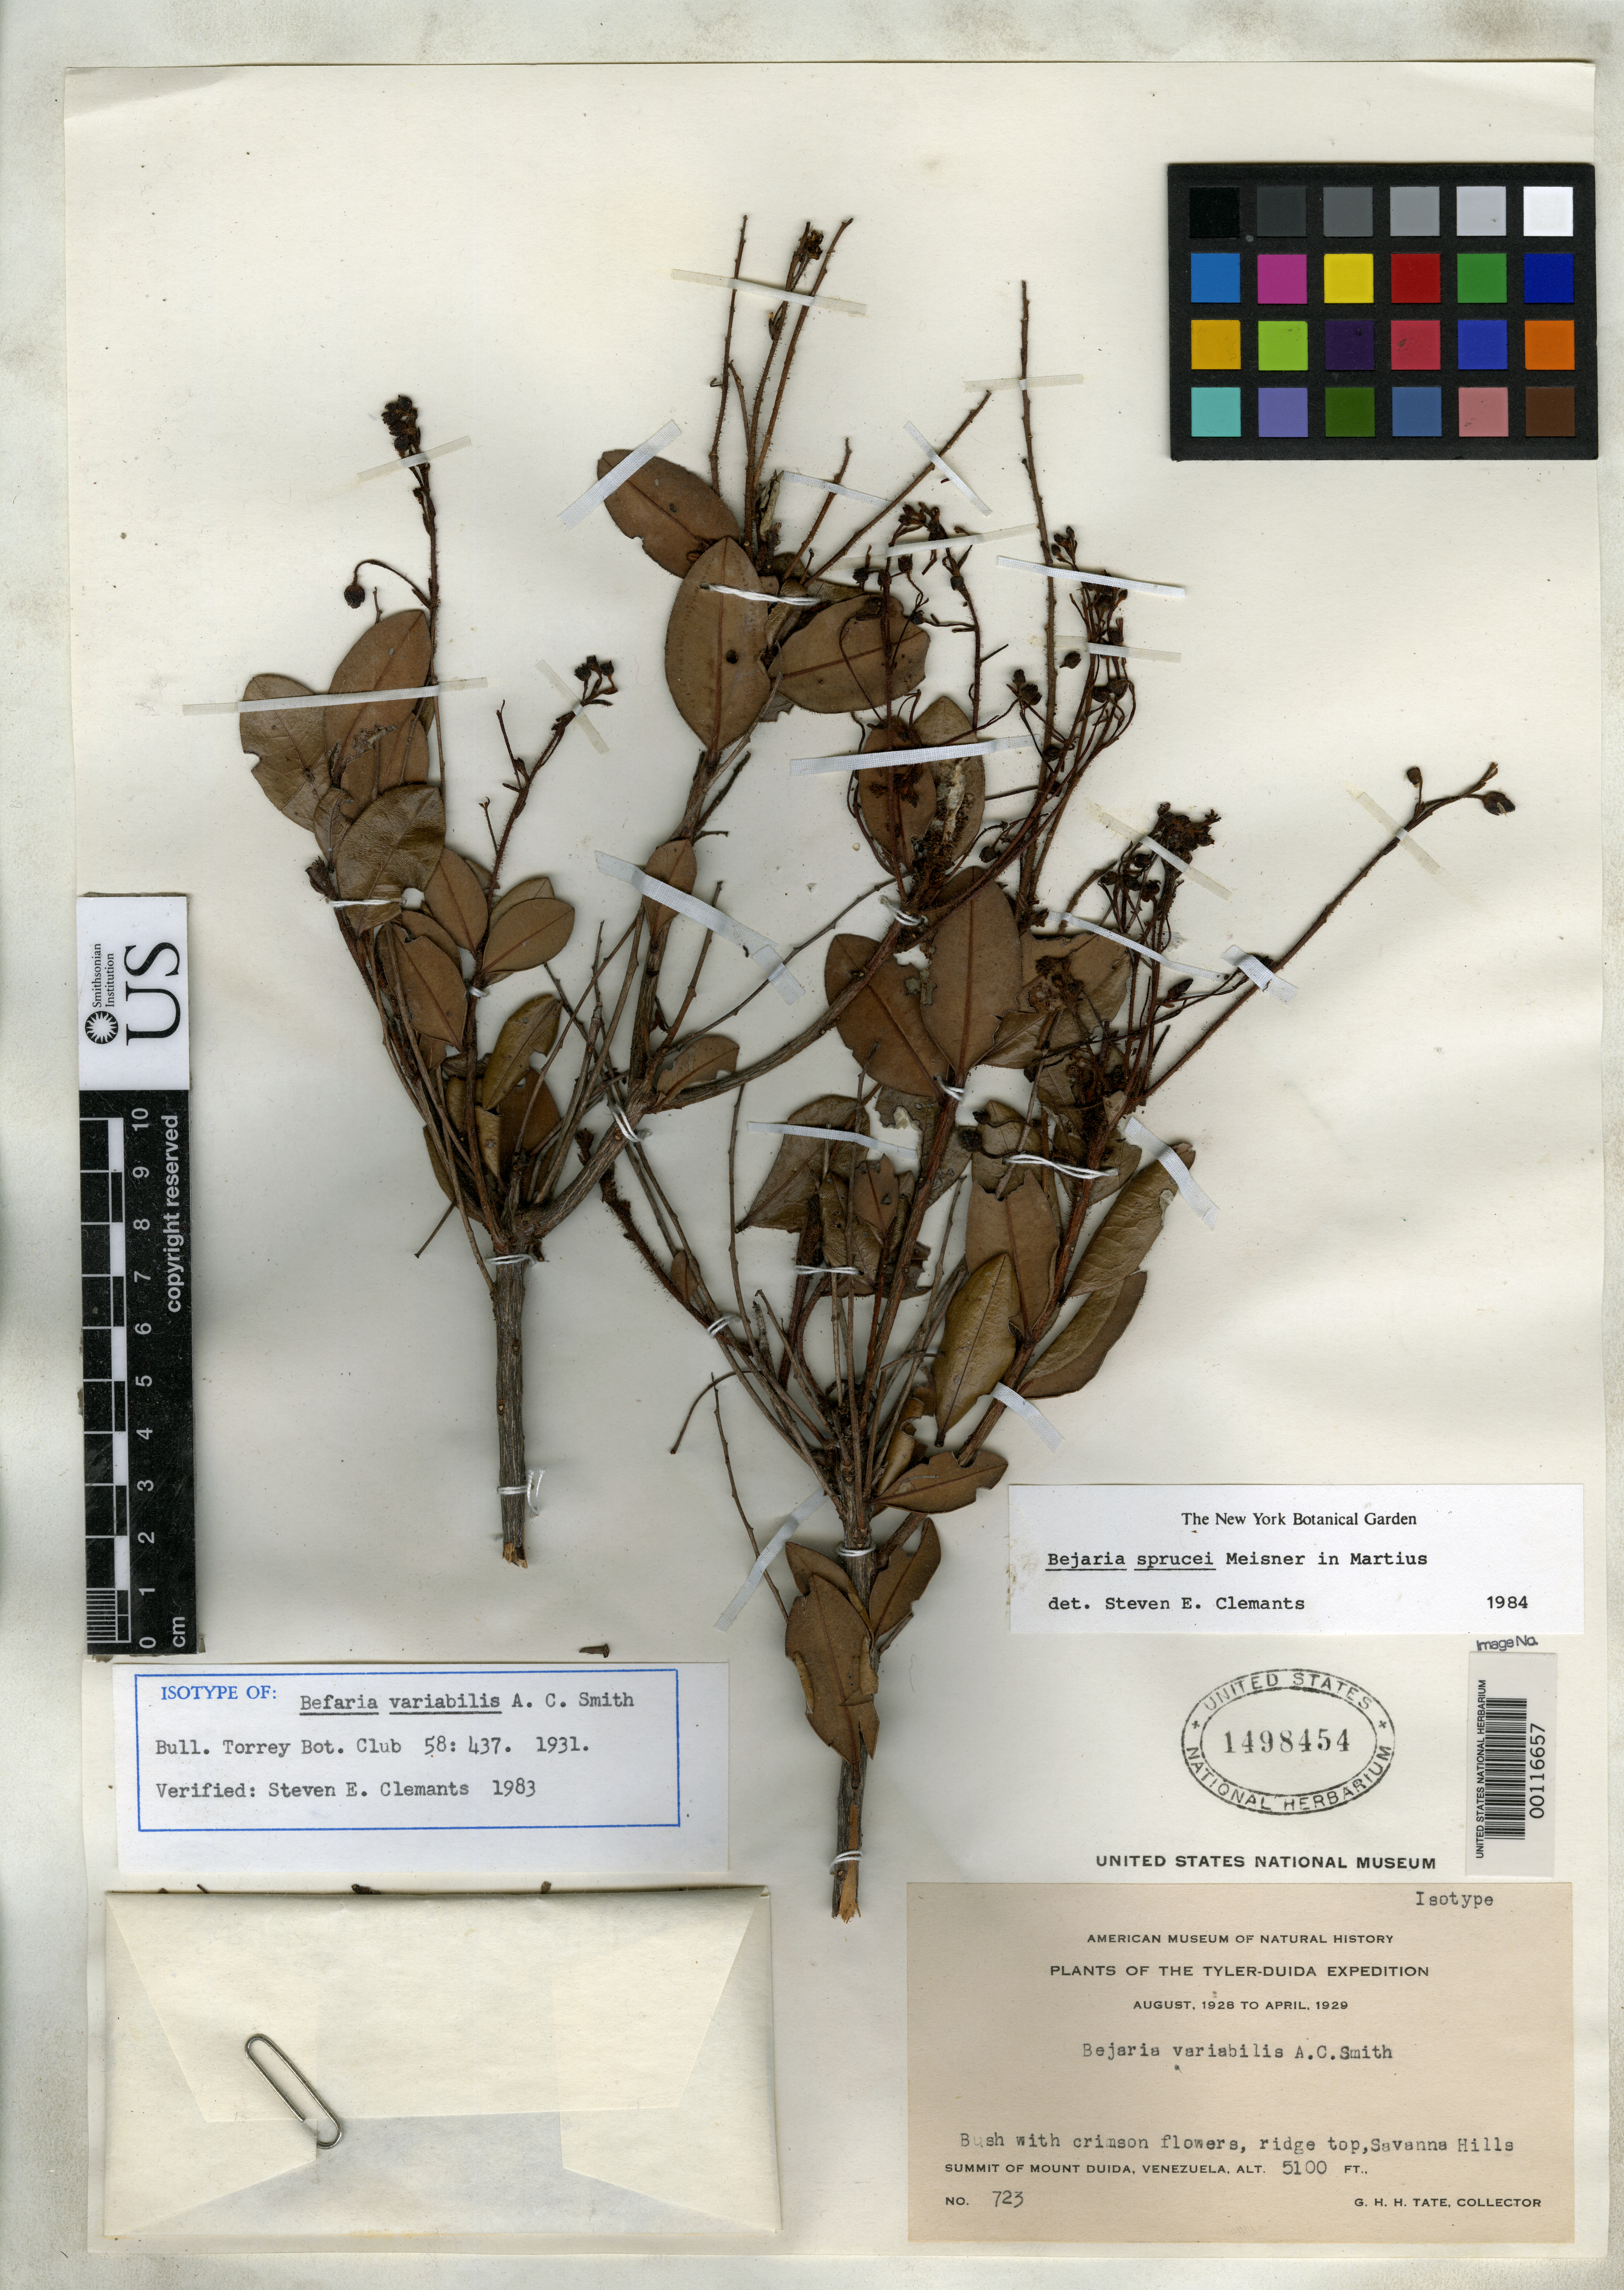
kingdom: Plantae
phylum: Tracheophyta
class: Magnoliopsida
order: Ericales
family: Ericaceae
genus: Befaria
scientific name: Befaria variabilis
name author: A.C. Sm.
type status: Isotype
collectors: G. H. H.Tate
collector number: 723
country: Venezuela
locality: Mount Duida, savanna hills.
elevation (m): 1554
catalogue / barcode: US 1498454